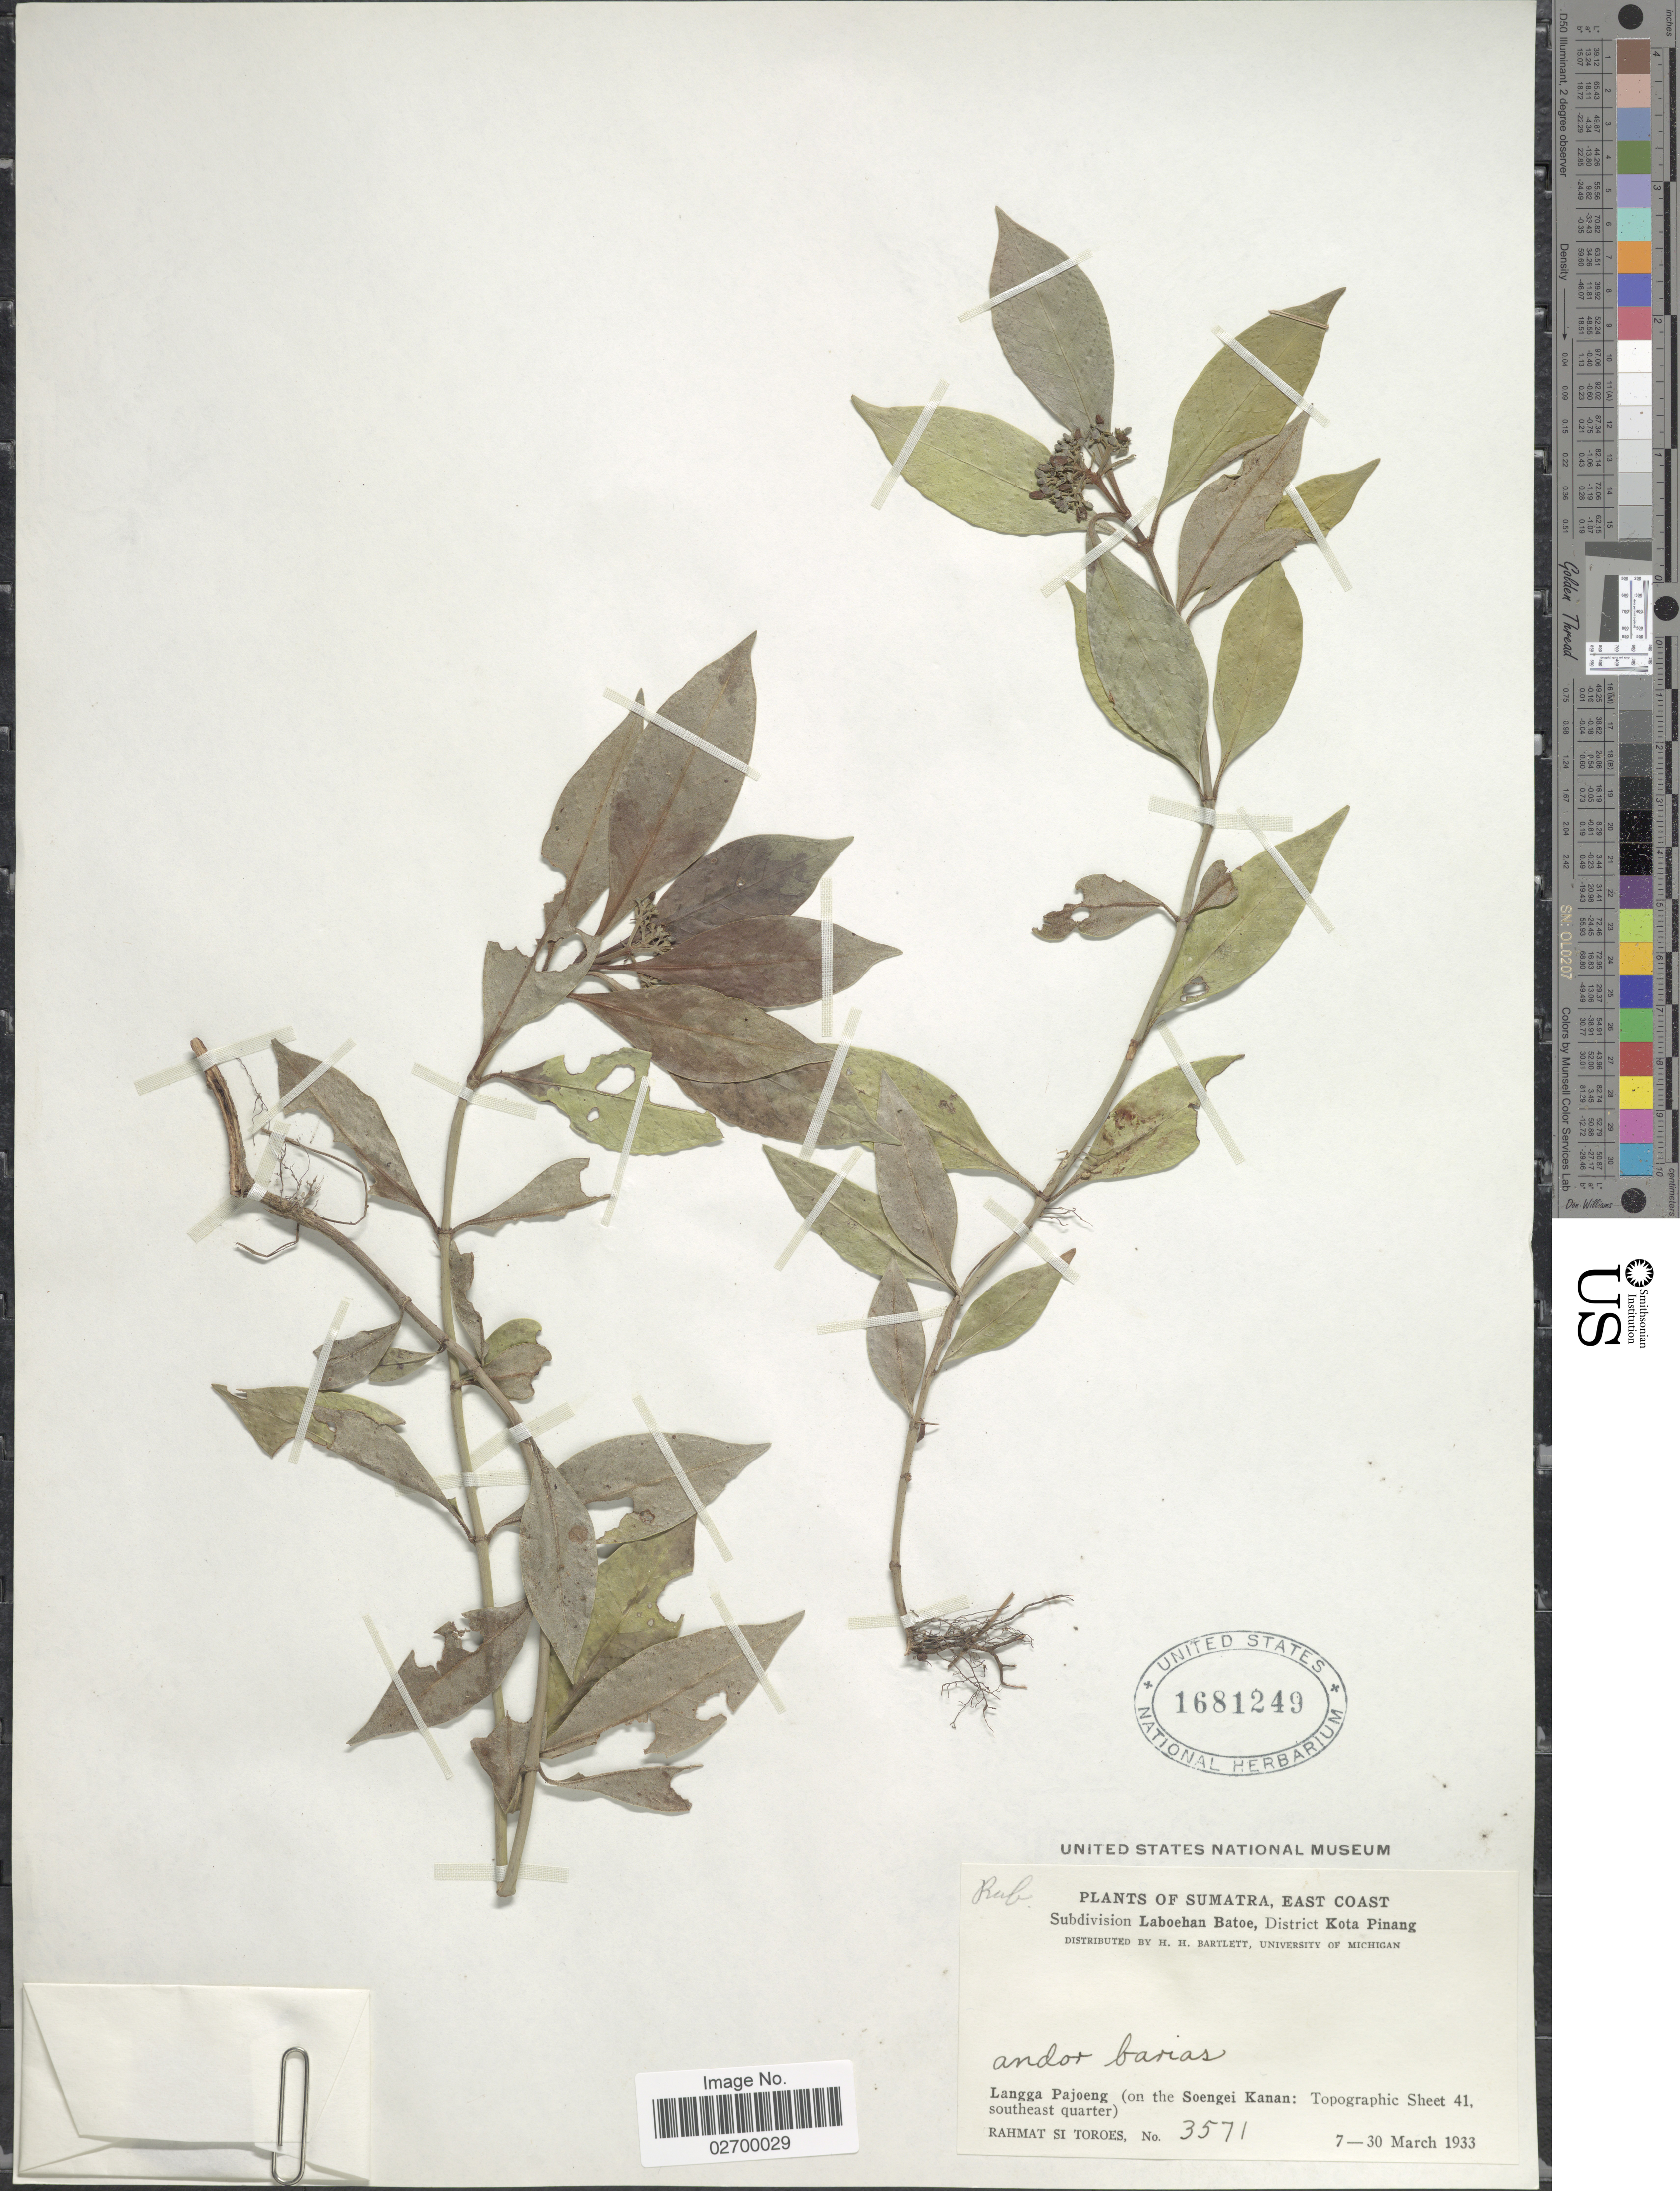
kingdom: Plantae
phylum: Tracheophyta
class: Magnoliopsida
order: Gentianales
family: Rubiaceae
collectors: Rahmat Si Boeea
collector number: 3571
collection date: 1933-03-07/1933-03-30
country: Indonesia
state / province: Sumatra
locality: East Coast. Subdivision Laboehan Batoe, District Kota Pinang. Langga Pajoeng (on the Soengei Kanan: Topographic Sheet 41, southeast quarter)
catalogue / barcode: US 1681249